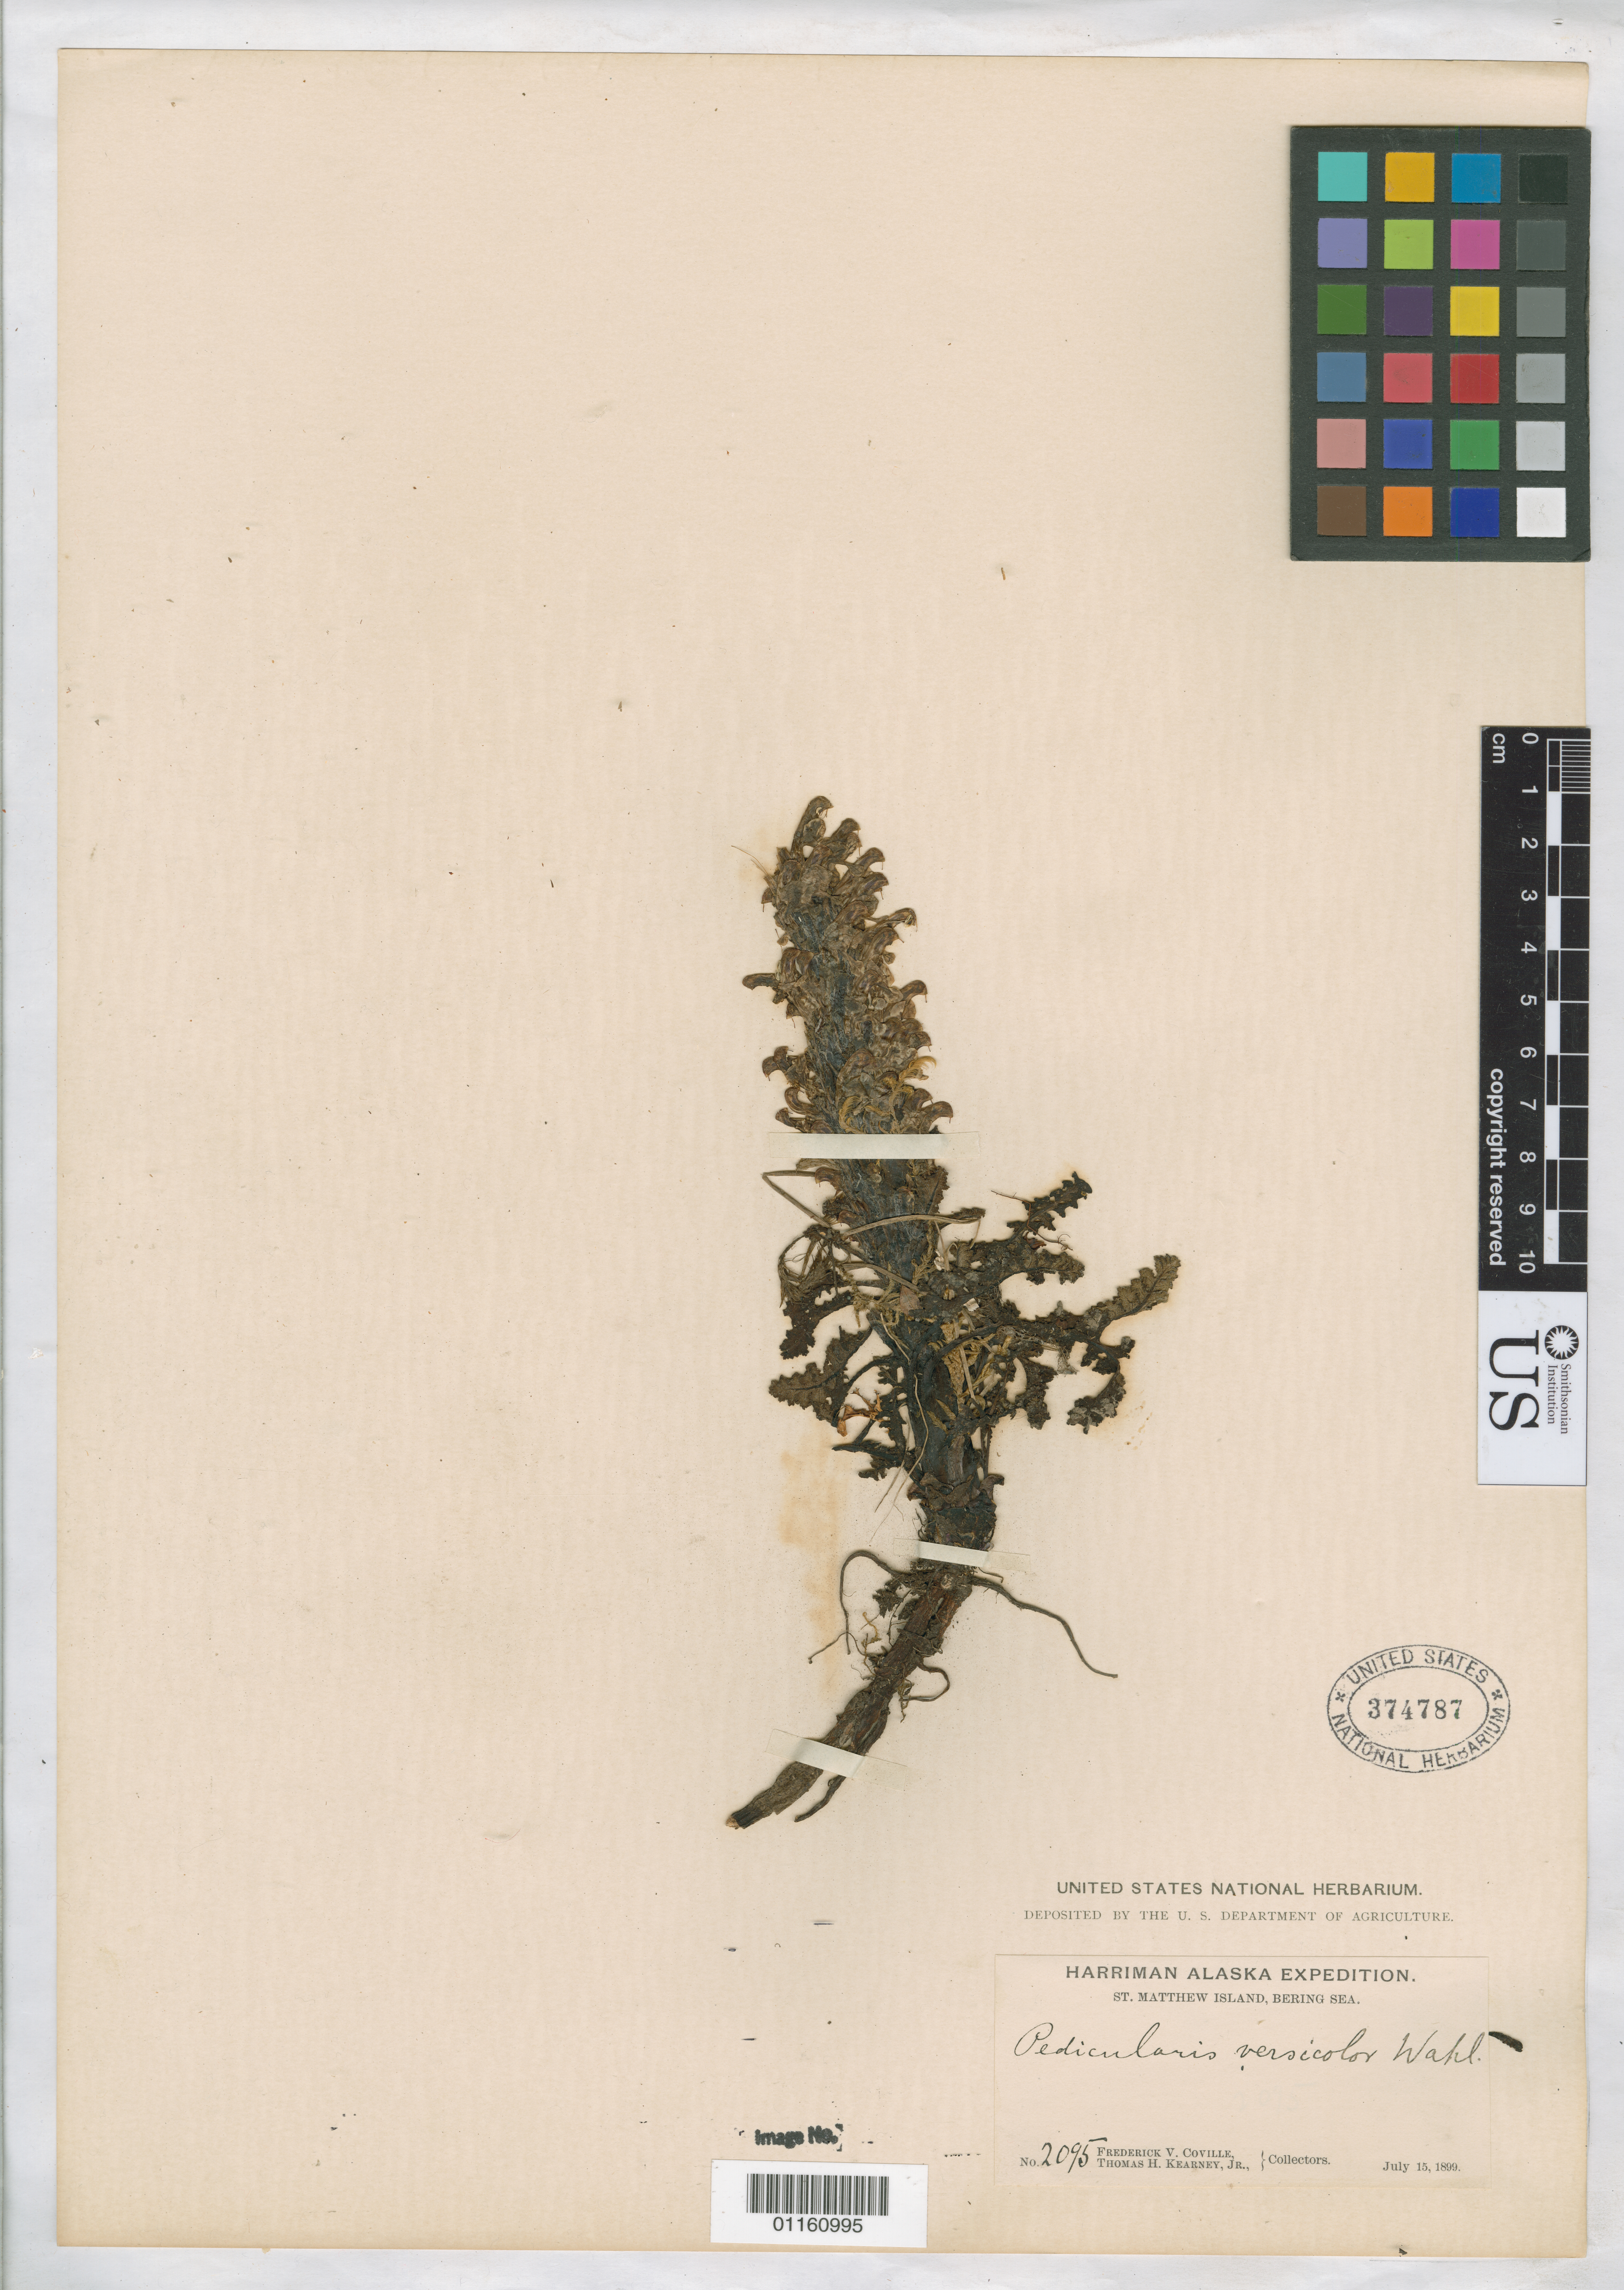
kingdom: Plantae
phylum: Tracheophyta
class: Magnoliopsida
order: Lamiales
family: Orobanchaceae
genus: Pedicularis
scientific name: Pedicularis versicolor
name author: Wahlenb.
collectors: F. V. Coville & T. H. Kearney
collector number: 2095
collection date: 1899-07-15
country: United States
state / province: Alaska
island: St. Matthew Island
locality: St. Matthew Island, Bering Sea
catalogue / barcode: US 374787